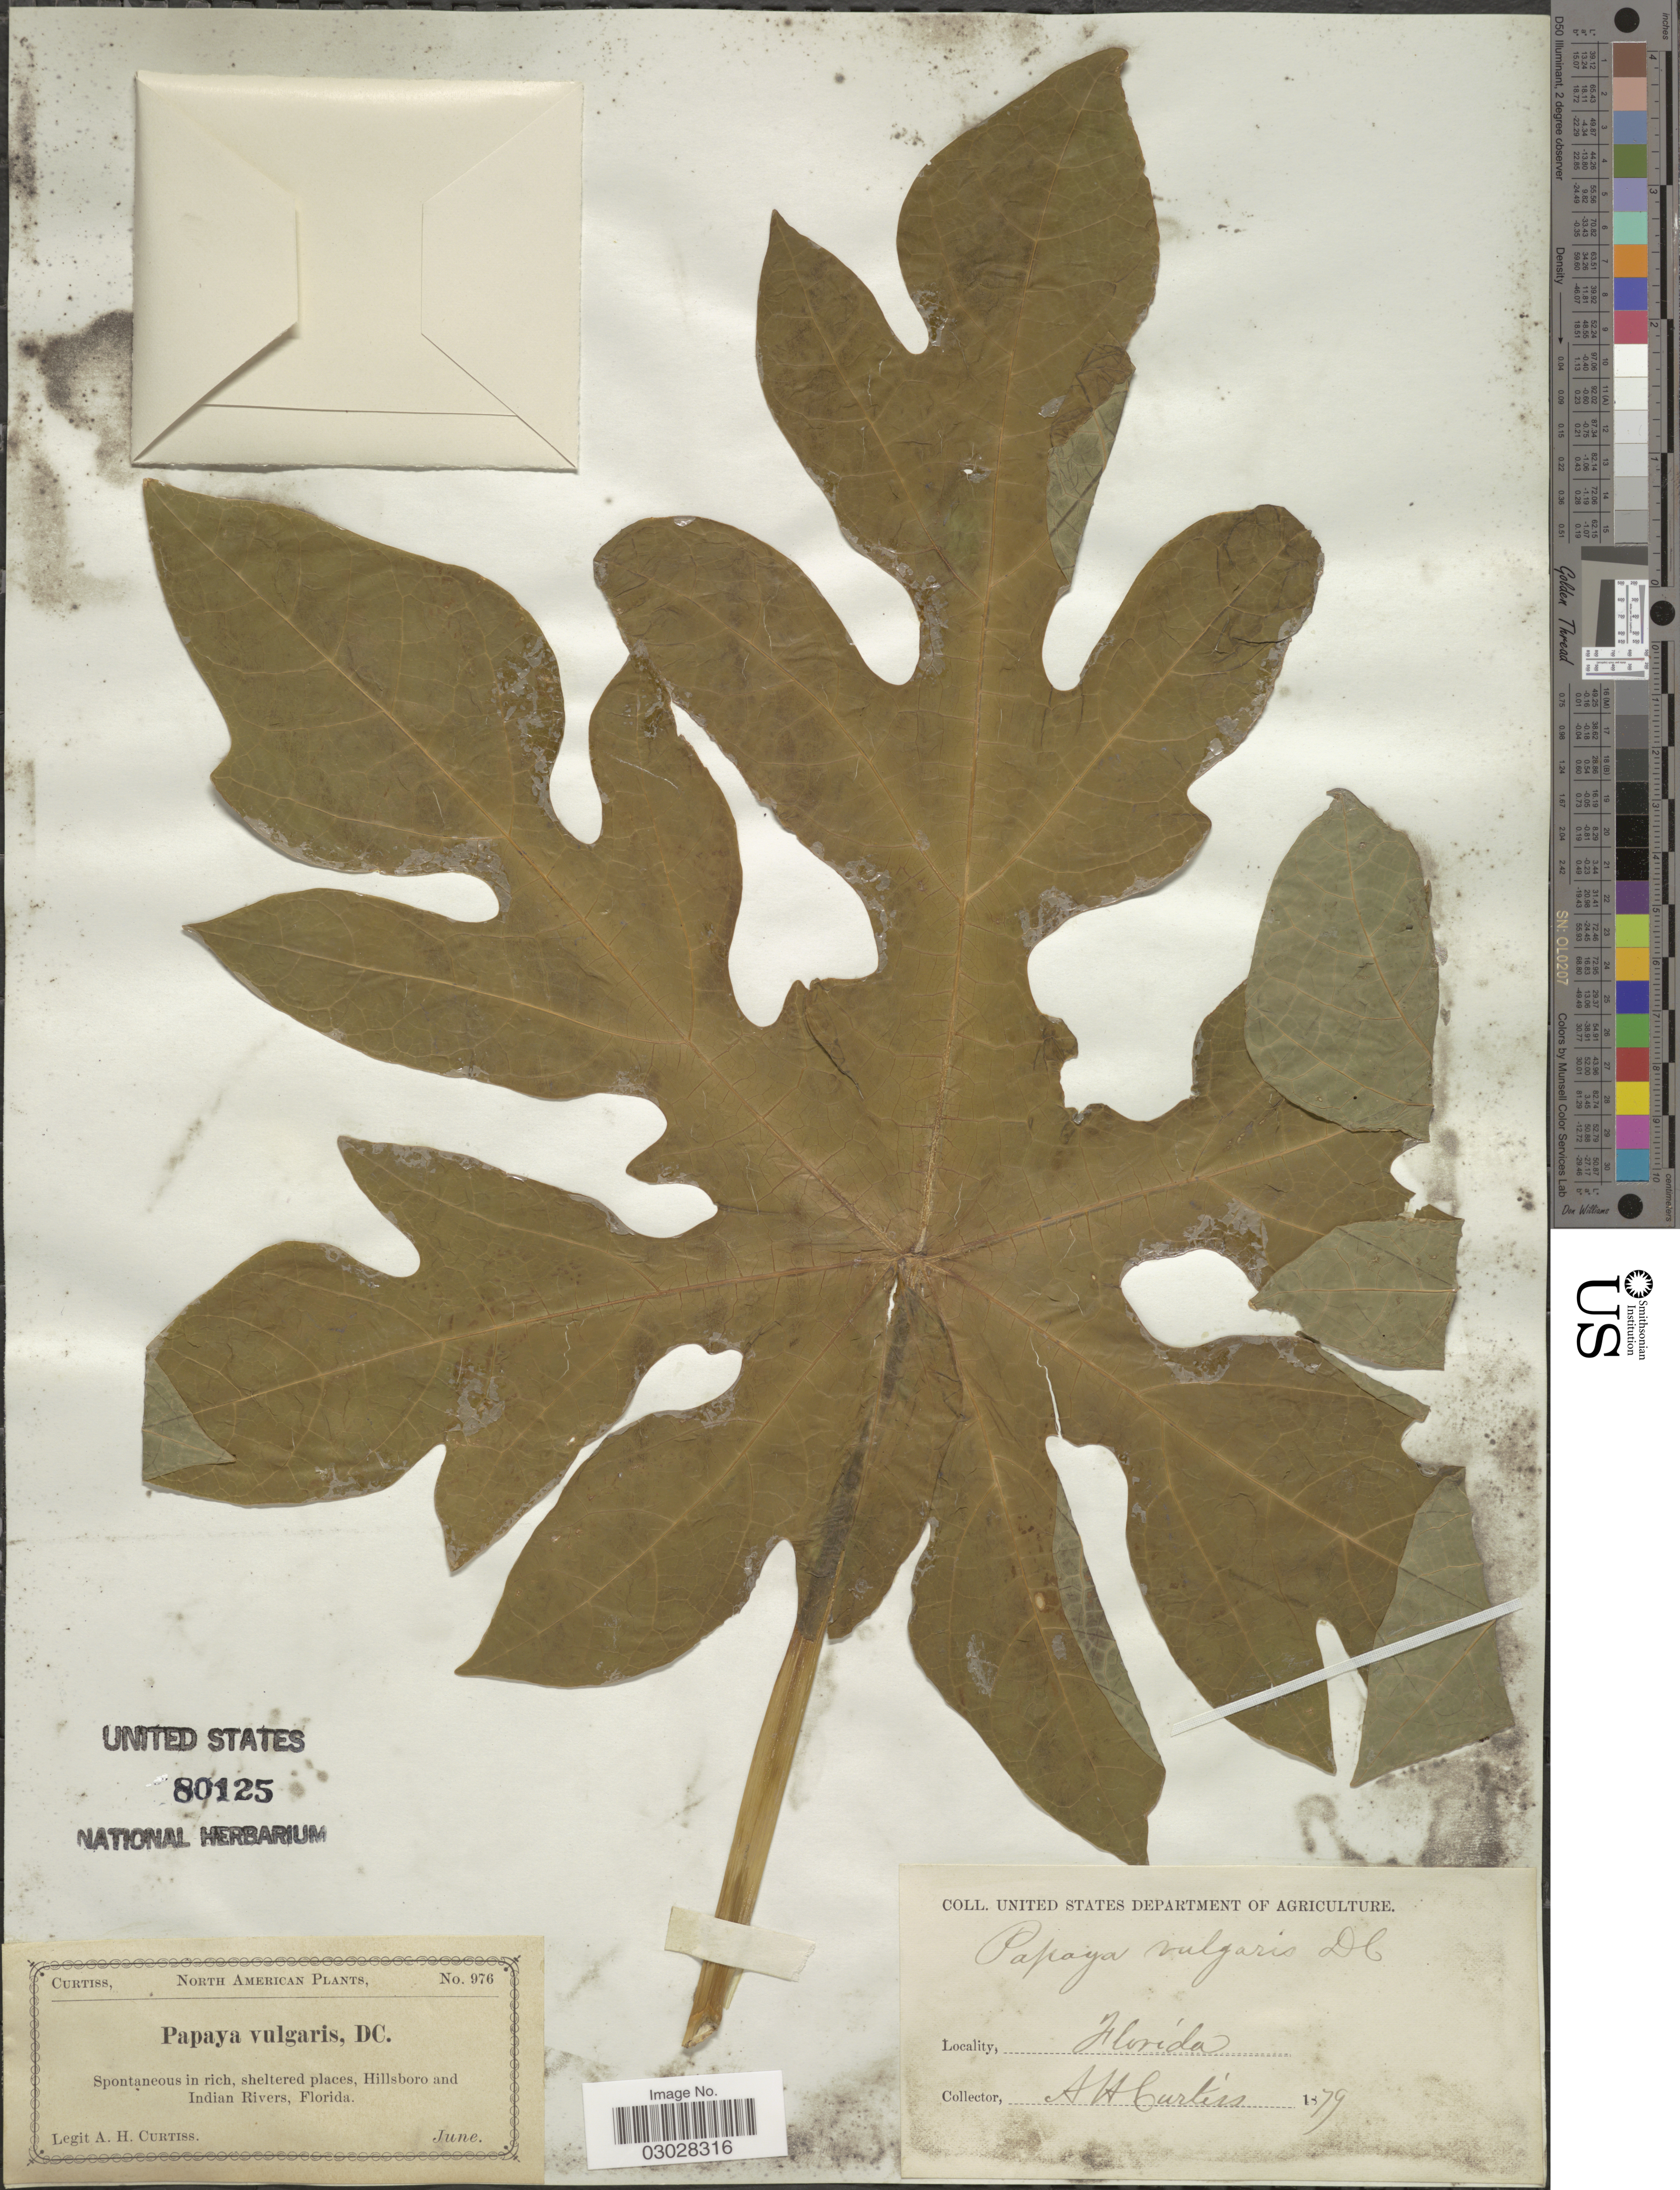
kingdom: Plantae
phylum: Tracheophyta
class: Magnoliopsida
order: Brassicales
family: Caricaceae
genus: Carica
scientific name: Carica papaya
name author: L.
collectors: A. H. Curtiss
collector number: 976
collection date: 1879-06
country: United States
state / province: Florida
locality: North American. Spontaneous in rich, sheltered places, Hillsboro and Indian Rivers.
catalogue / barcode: US 80125